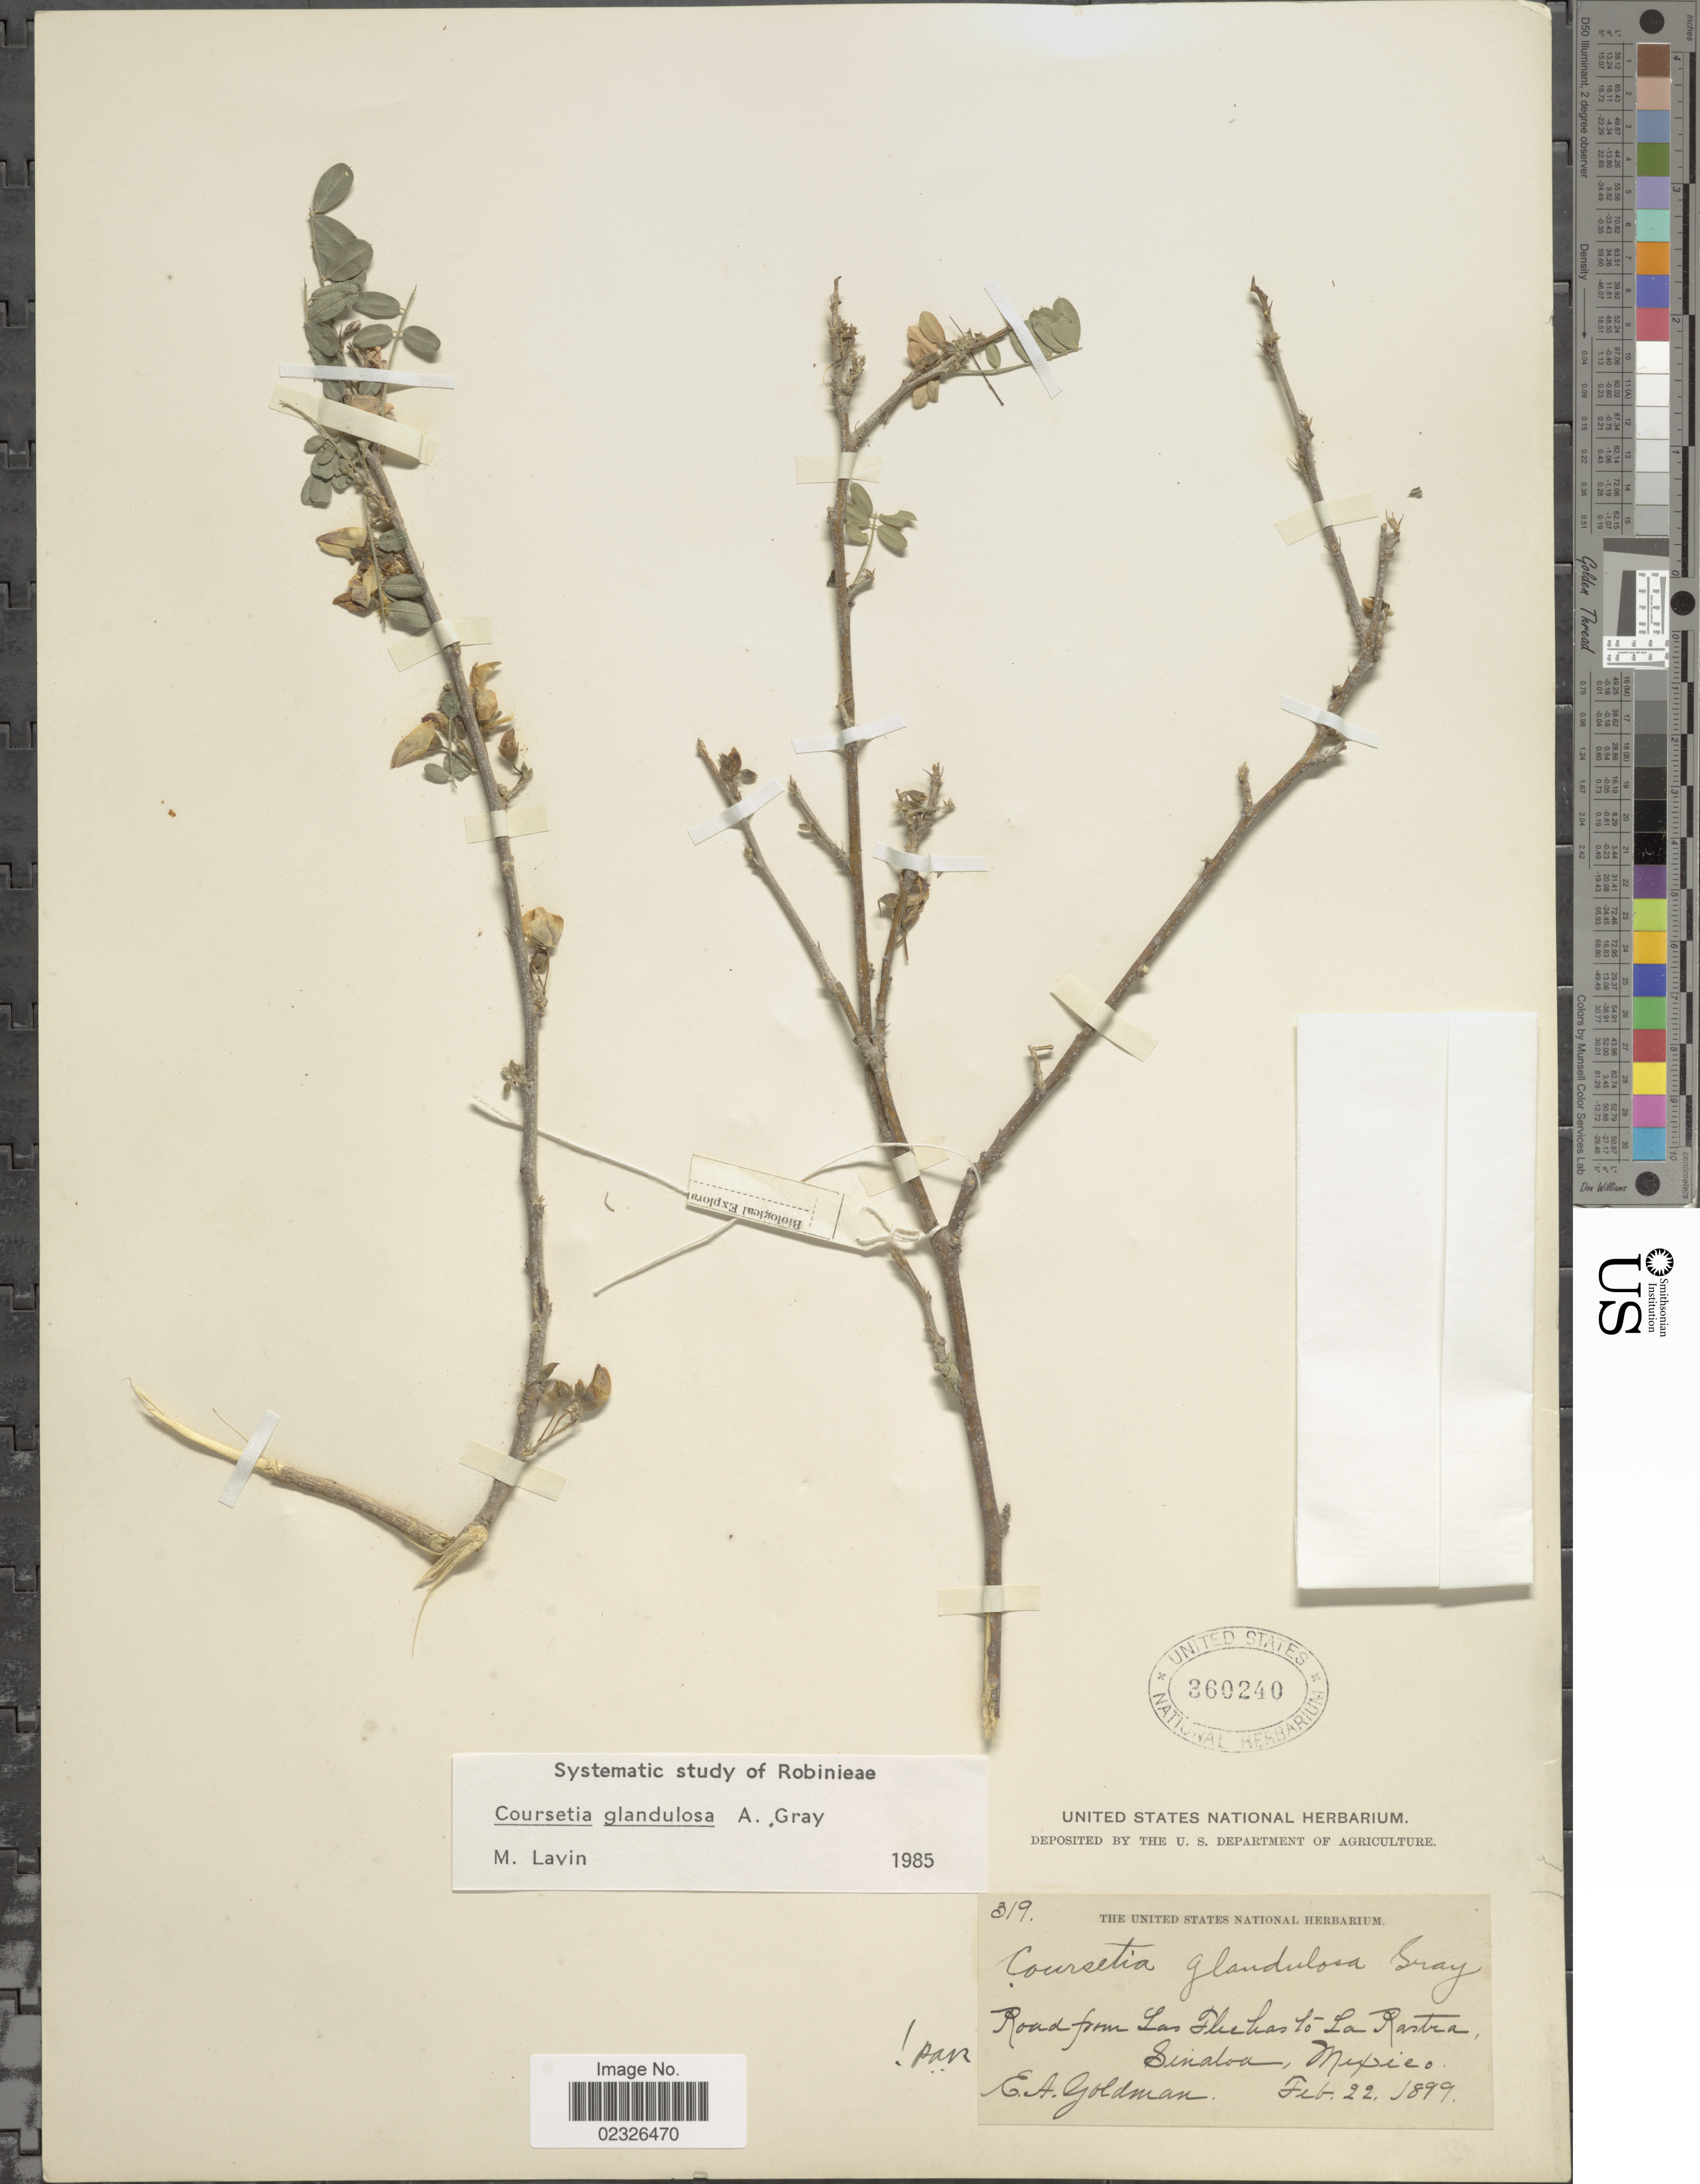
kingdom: Plantae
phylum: Tracheophyta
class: Magnoliopsida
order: Fabales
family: Fabaceae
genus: Coursetia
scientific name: Coursetia glandulosa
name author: A. Gray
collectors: E. A. Goldman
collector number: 319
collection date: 1899-02-22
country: Mexico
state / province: Sinaloa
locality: Road from Las Flechas to Las Rastra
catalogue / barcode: US 360240